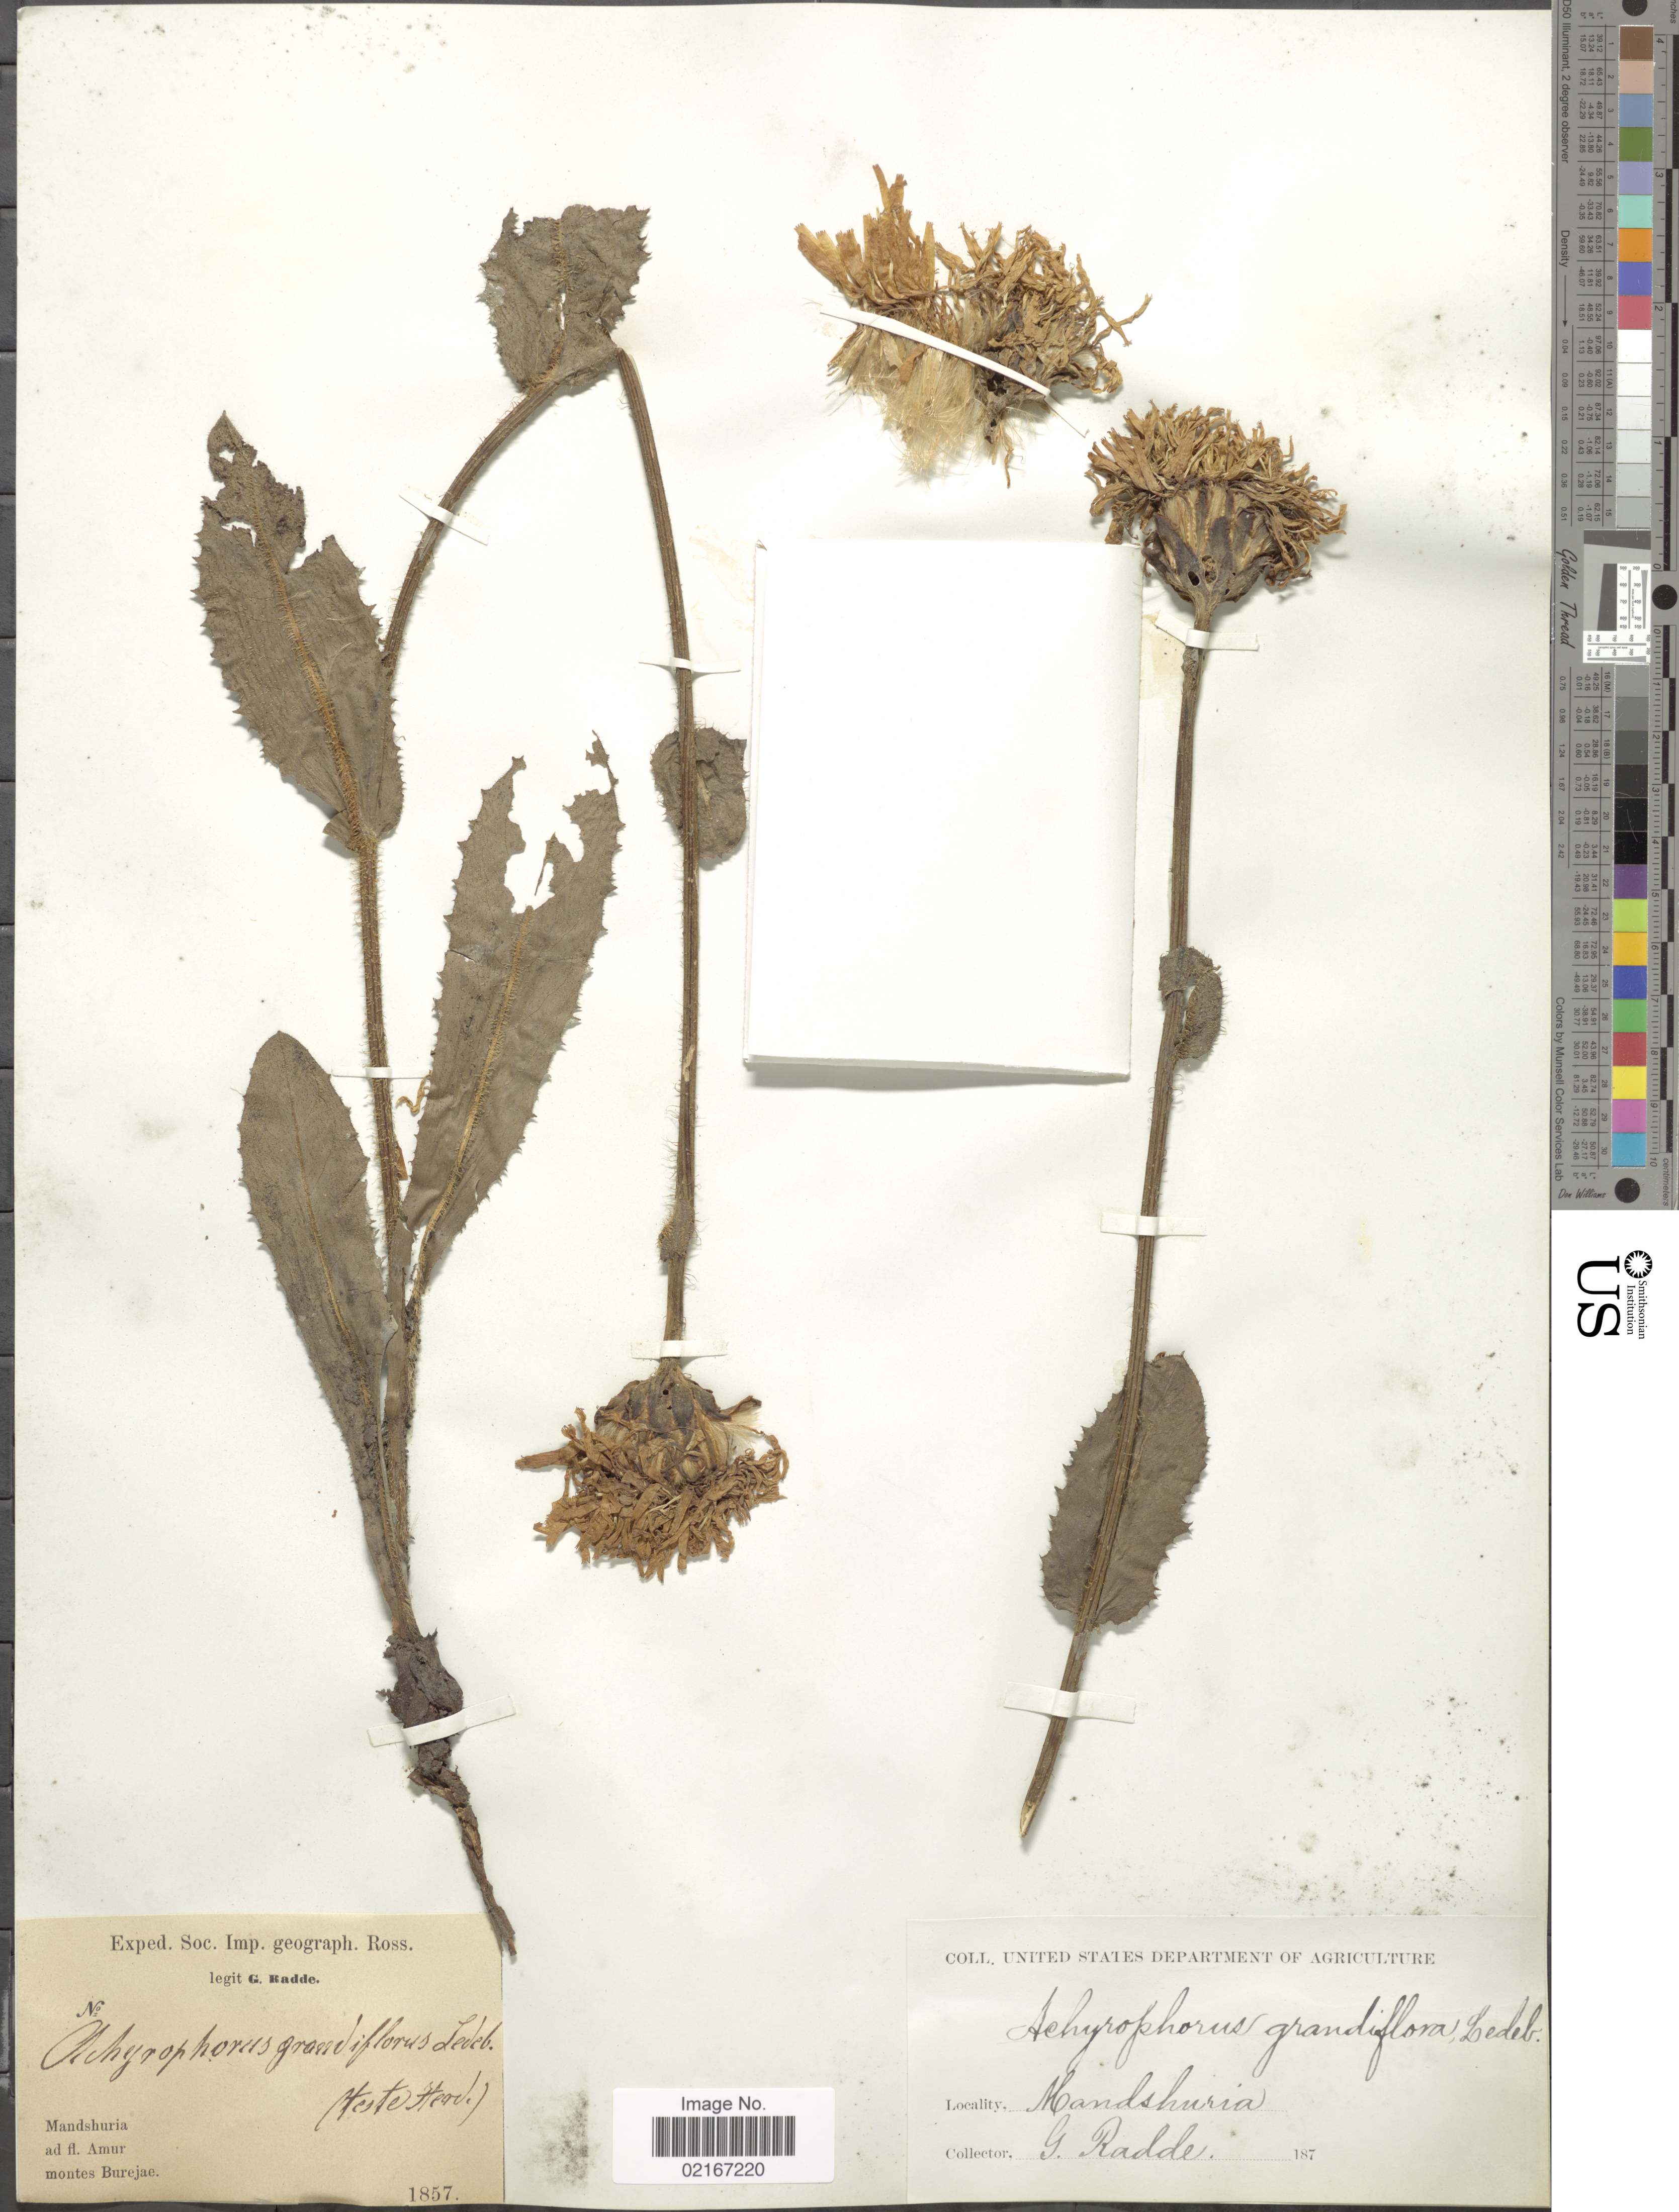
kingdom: Plantae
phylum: Tracheophyta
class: Magnoliopsida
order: Asterales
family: Asteraceae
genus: Hypochaeris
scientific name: Hypochaeris ciliata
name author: (Thunb.) Makino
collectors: G. F. R. J. von Radde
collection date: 1857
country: Russian Federation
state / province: Amur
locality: Mandshuria, montes Burejae